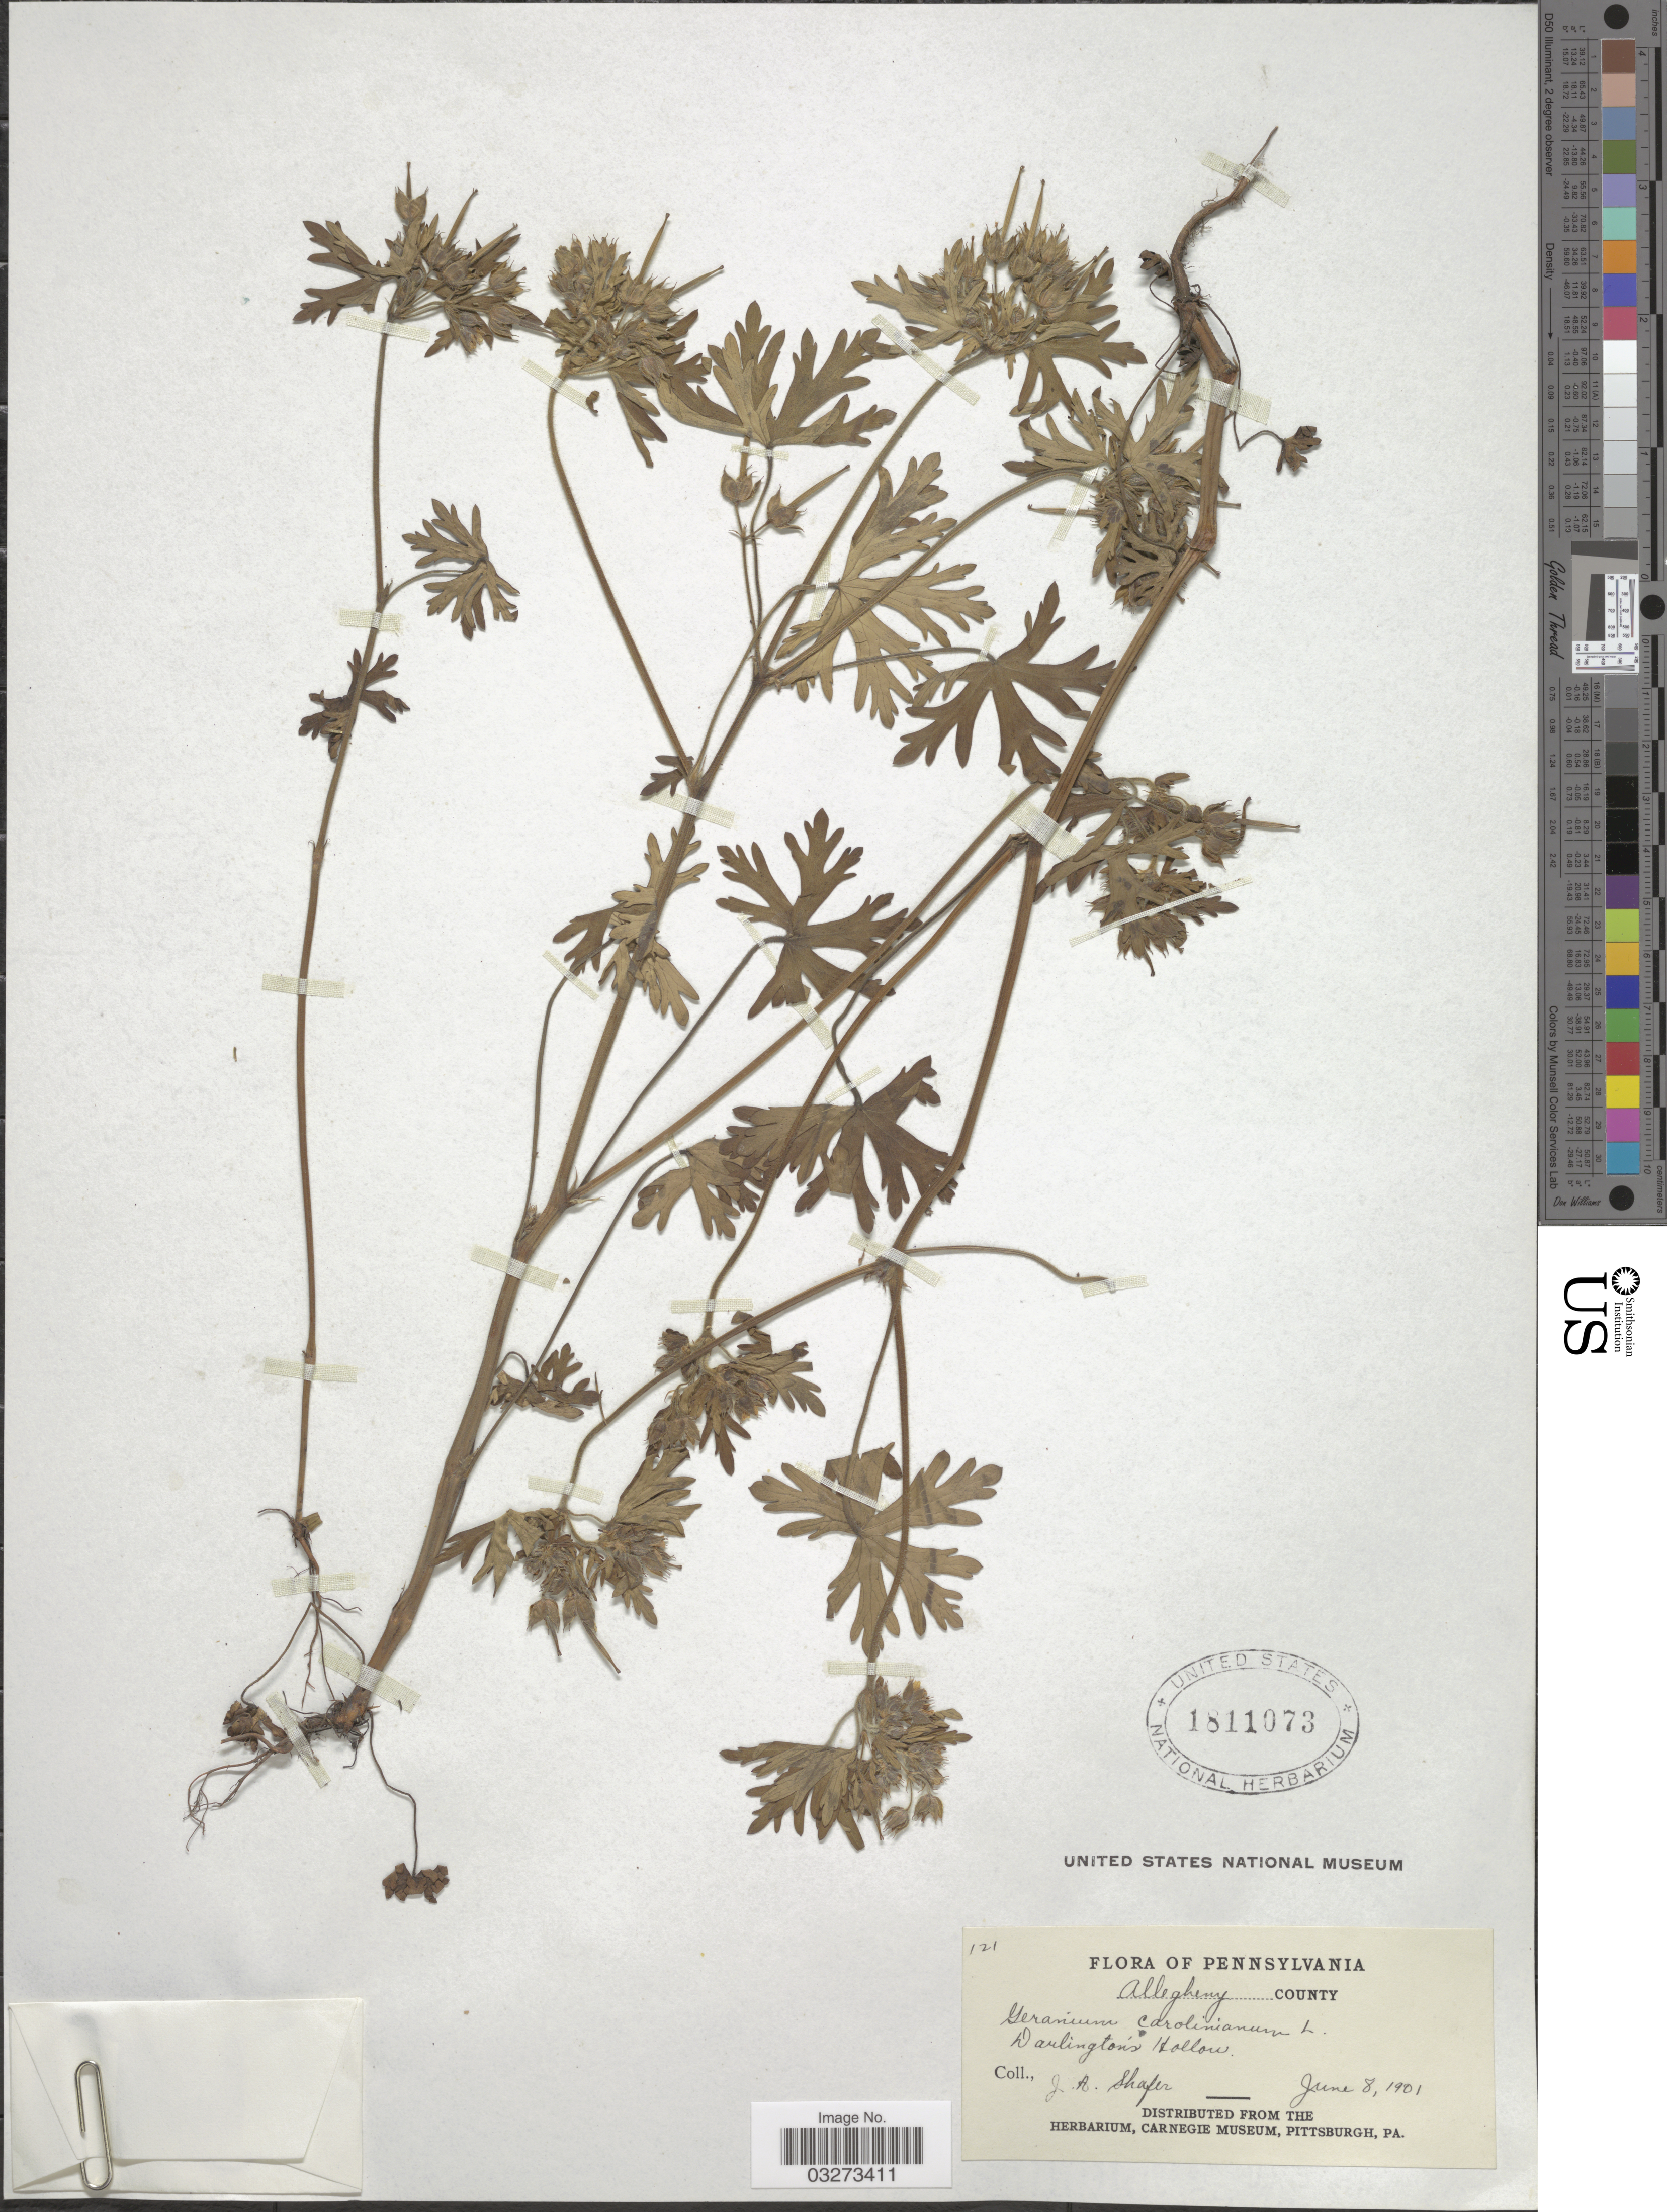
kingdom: Plantae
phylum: Tracheophyta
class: Magnoliopsida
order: Geraniales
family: Geraniaceae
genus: Geranium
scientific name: Geranium carolinianum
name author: L.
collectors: J. A. Shafer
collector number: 121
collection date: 1901-06-08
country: United States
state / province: Pennsylvania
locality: Allegheny County, Darlington's Hollow.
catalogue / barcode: US 1811073